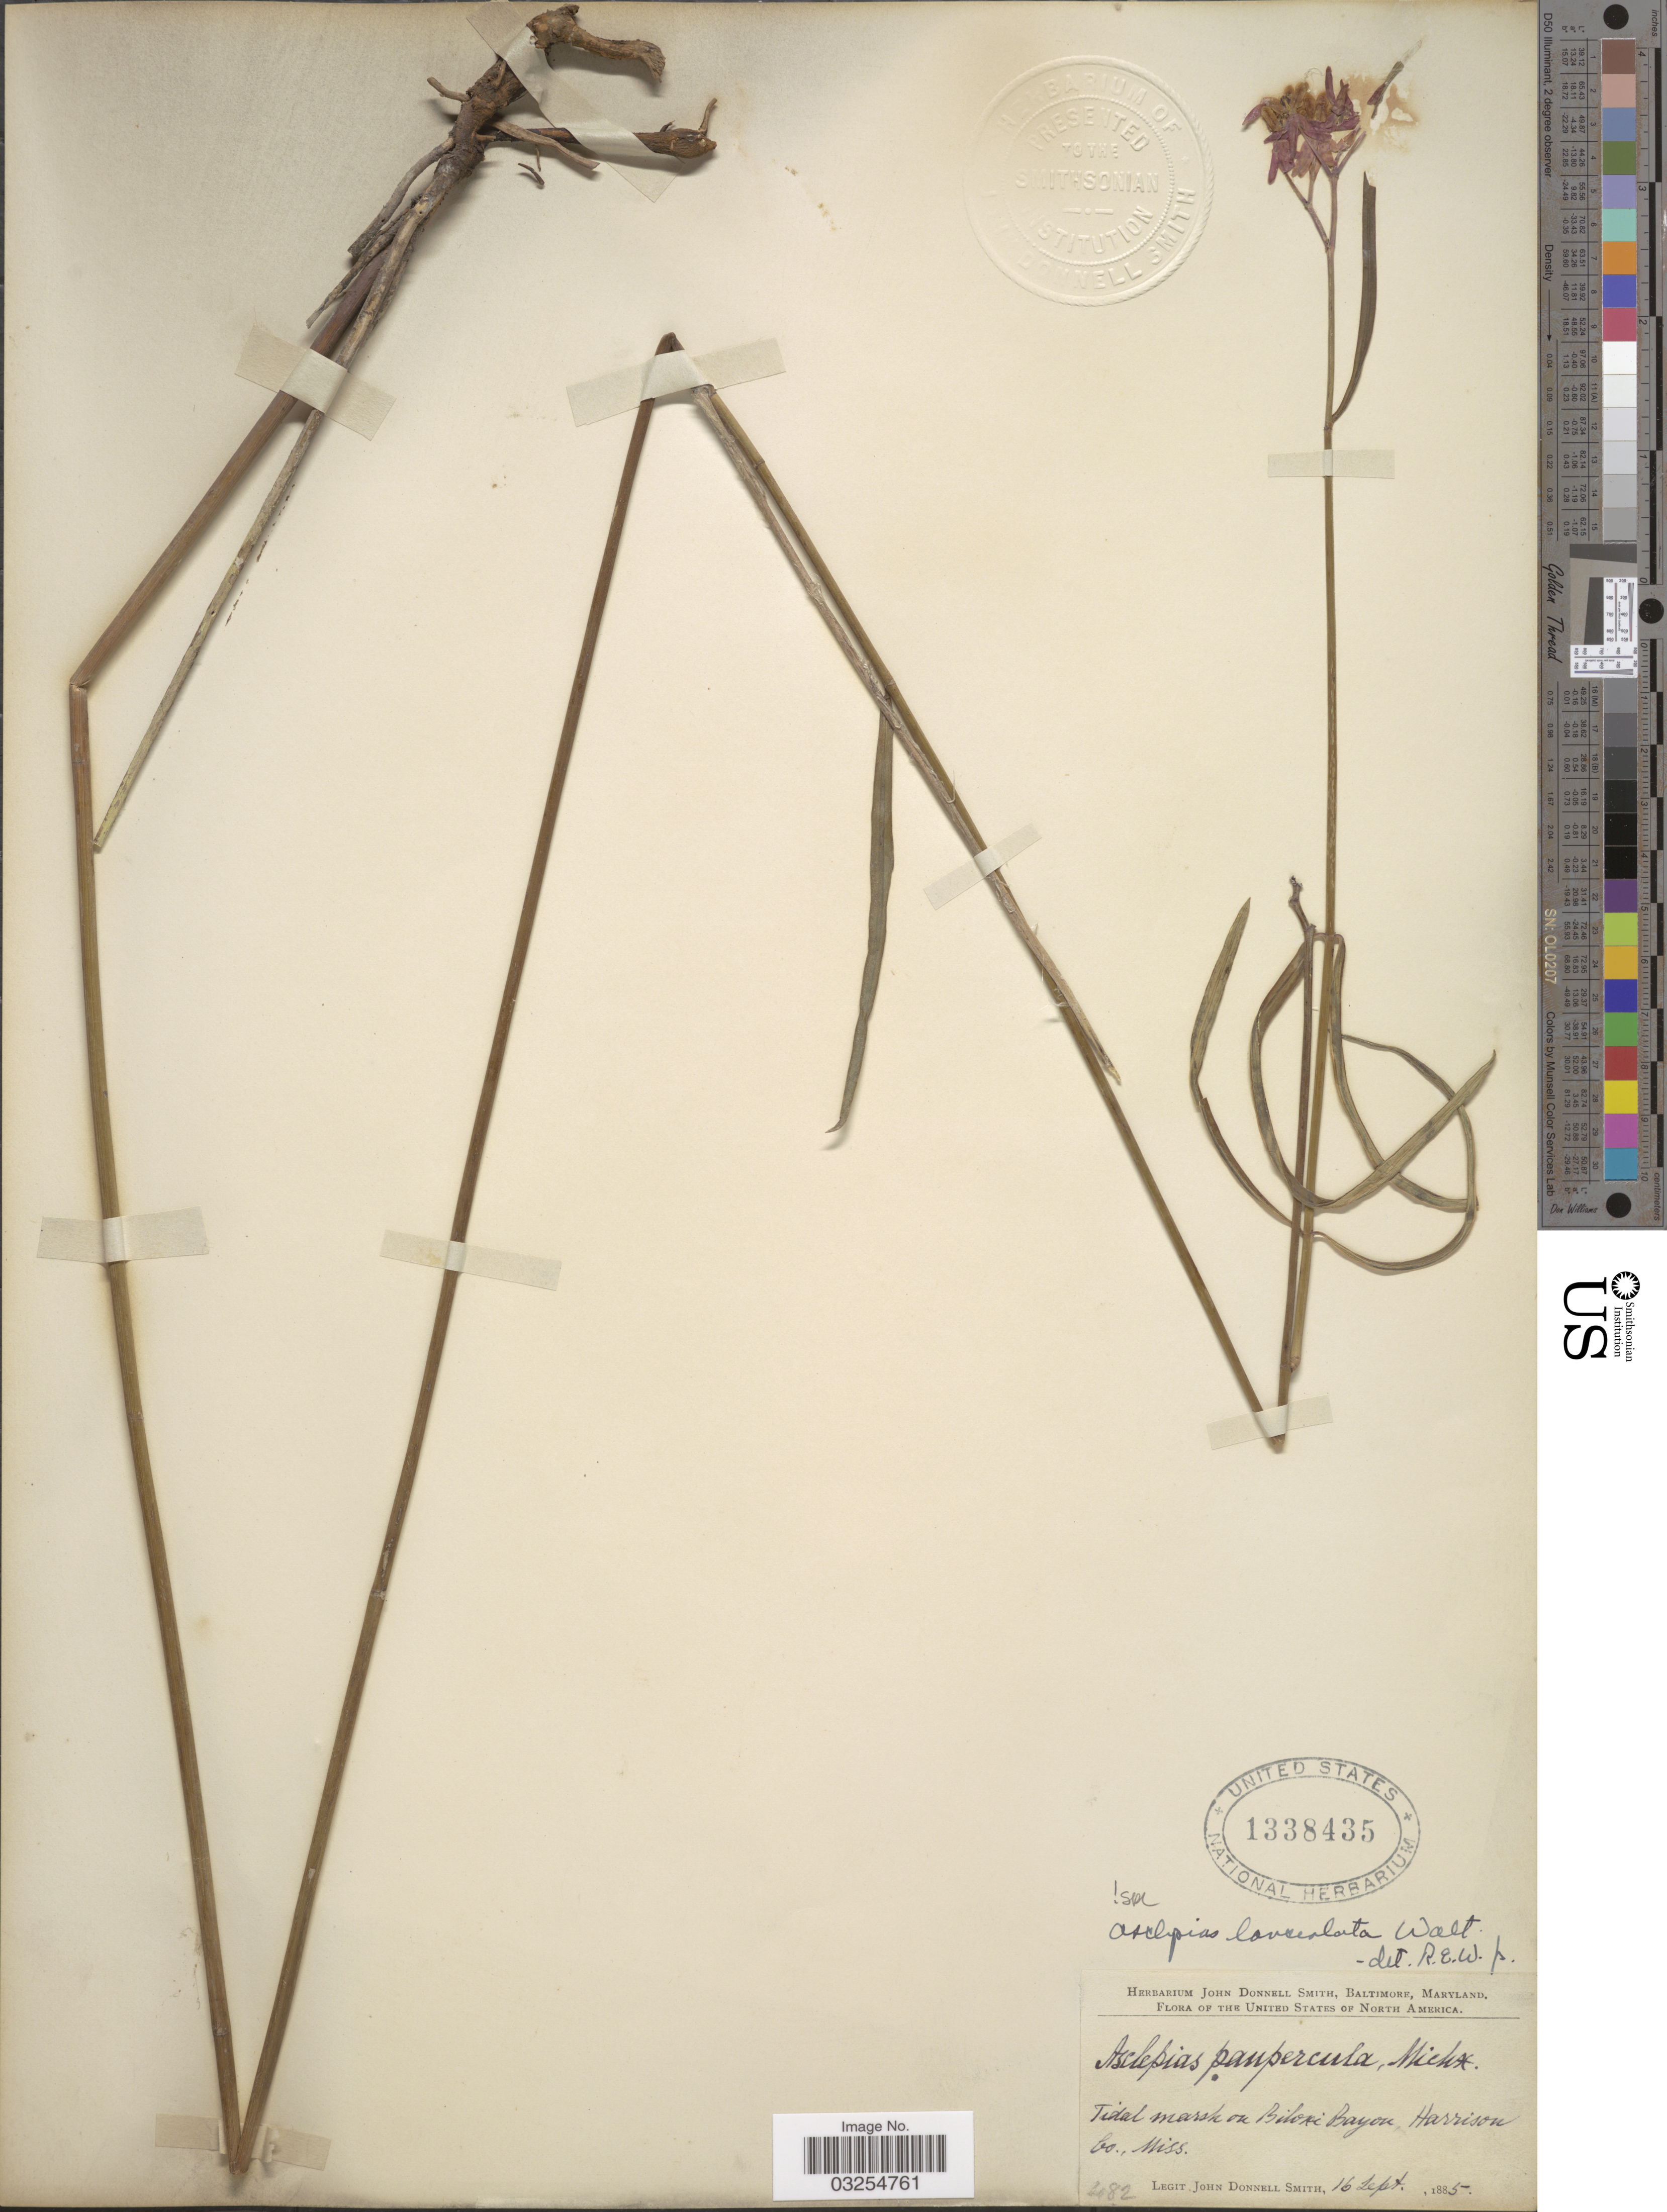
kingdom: Plantae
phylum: Tracheophyta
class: Magnoliopsida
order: Gentianales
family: Apocynaceae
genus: Asclepias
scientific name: Asclepias lanceolata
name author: Walter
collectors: J. Donnell Smith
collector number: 482?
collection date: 1885-09-16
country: United States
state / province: Mississippi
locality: Tidal marsh on Biloxi Bayou, Harrison Co.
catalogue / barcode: US 1338435